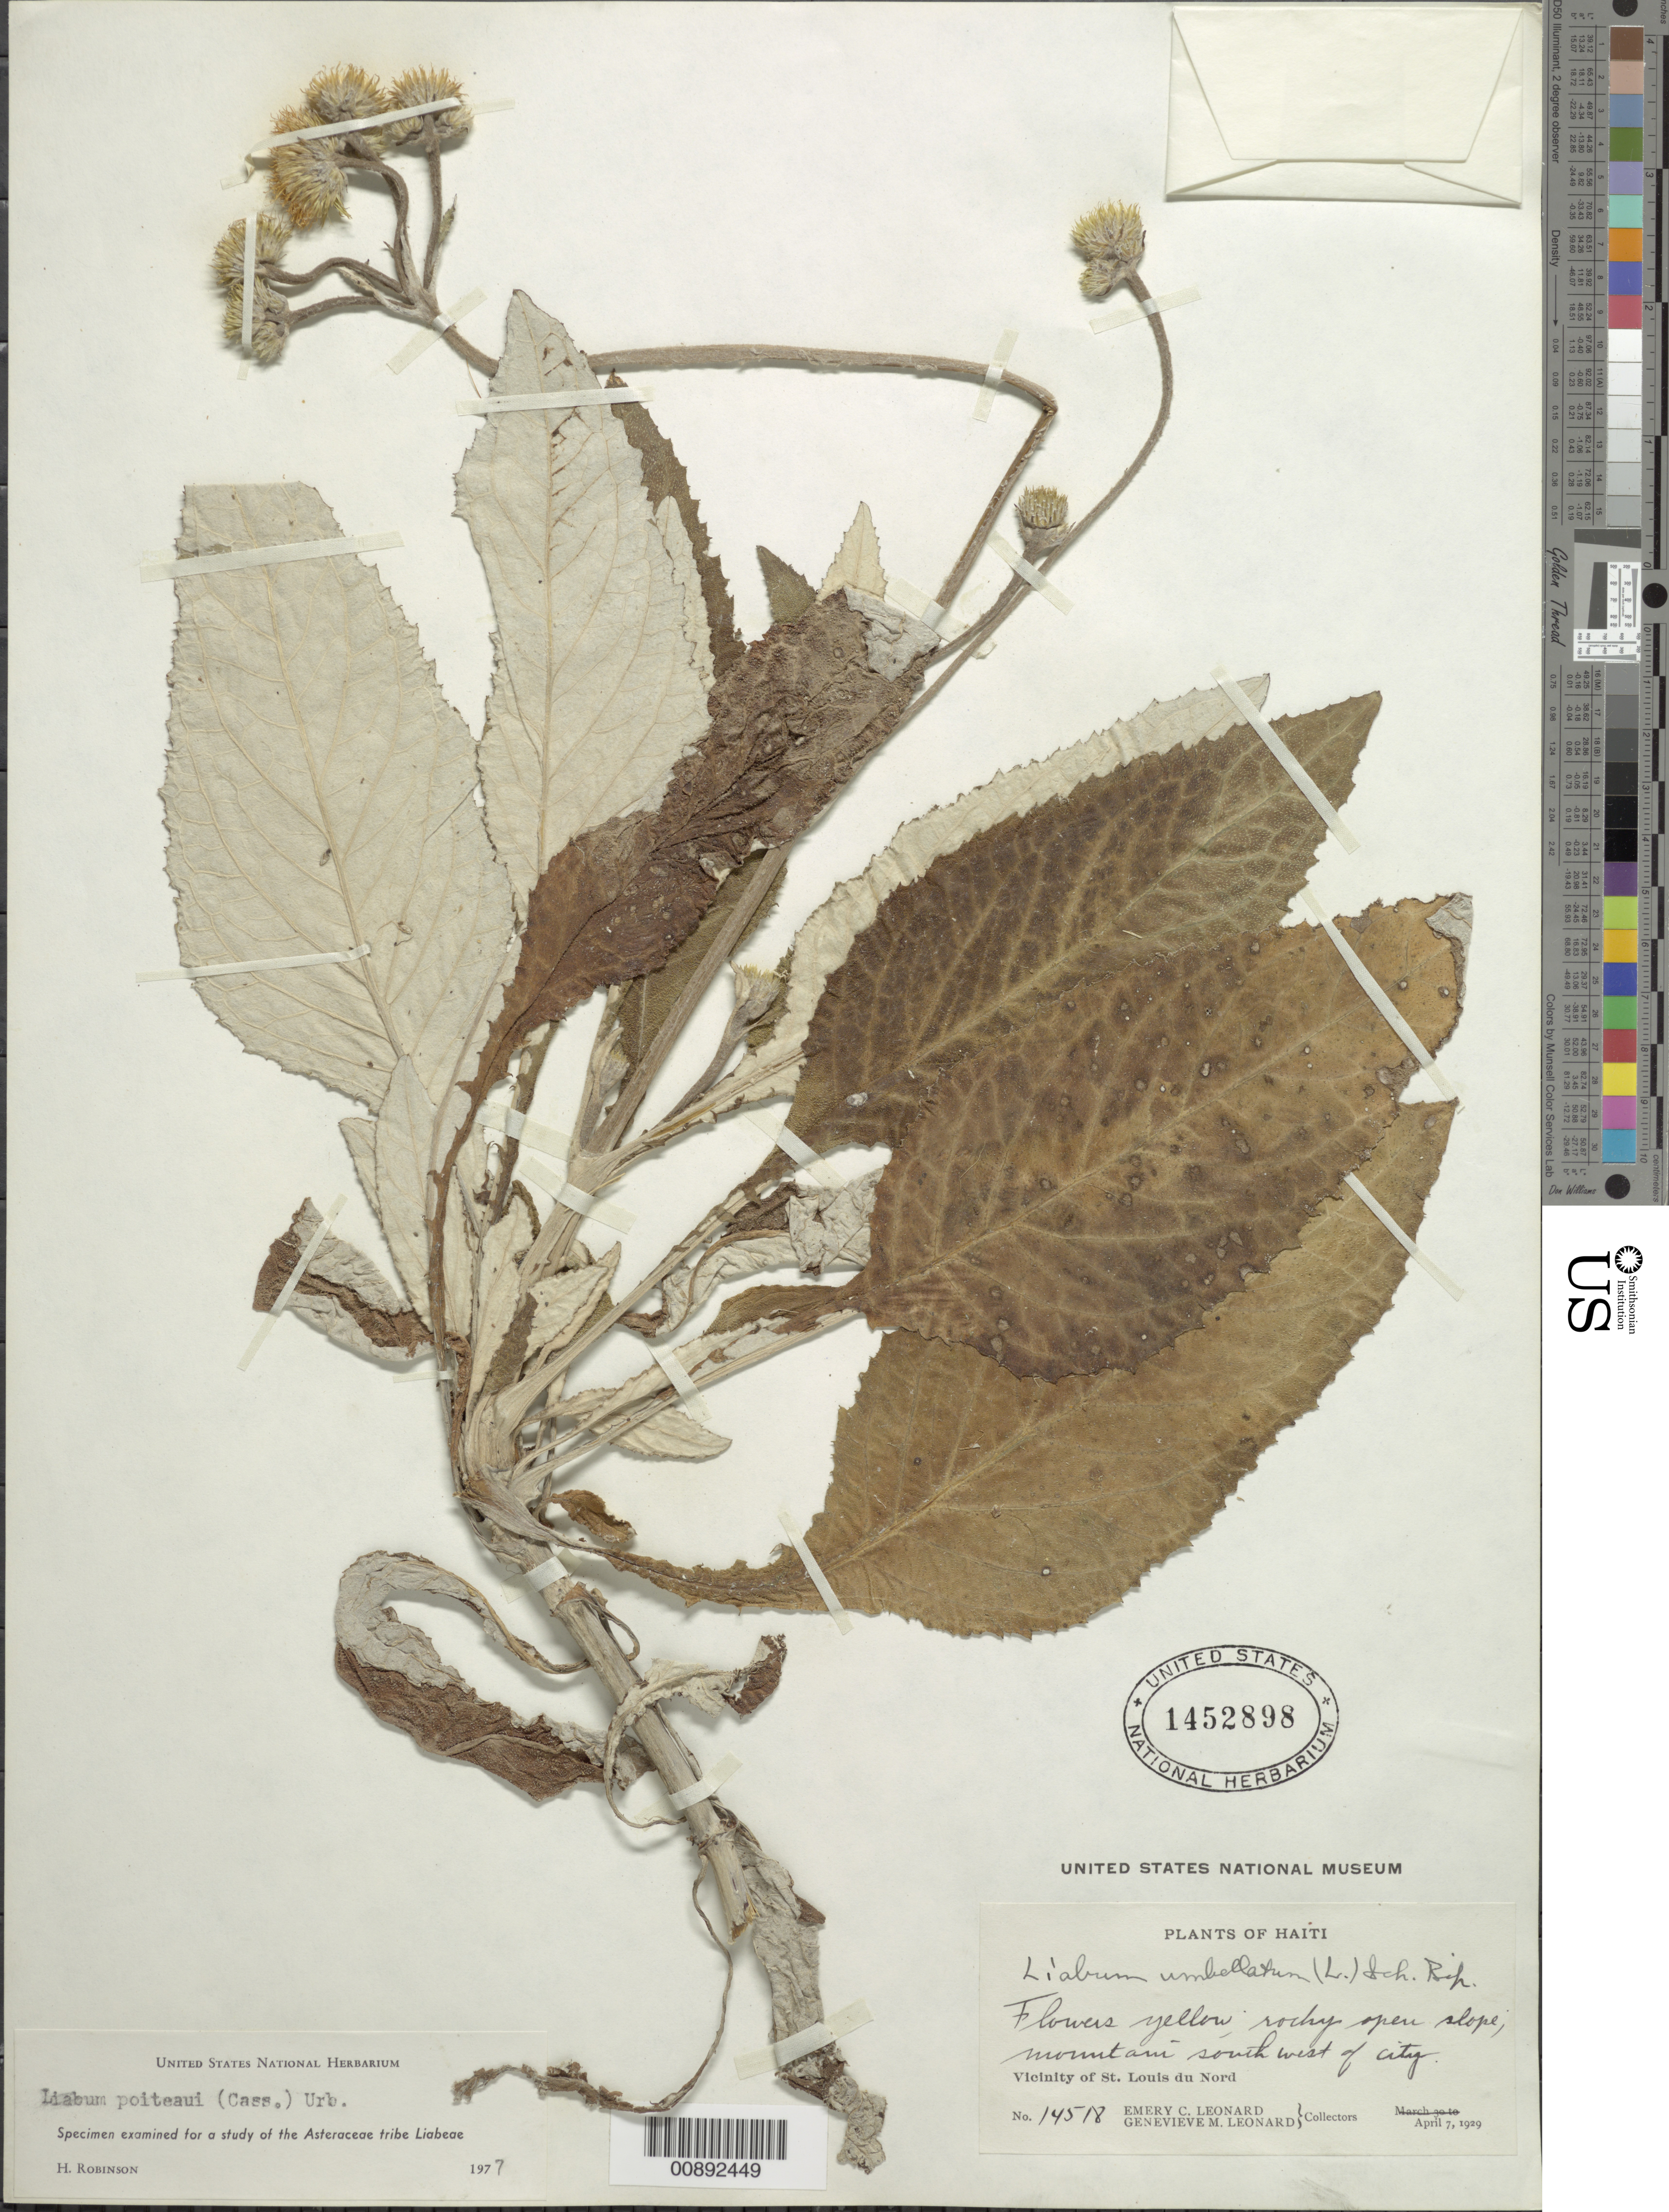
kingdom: Plantae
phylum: Tracheophyta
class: Magnoliopsida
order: Asterales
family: Asteraceae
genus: Liabum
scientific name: Liabum poiteaui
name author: (Cass.) Urb.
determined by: Robinson, Harold E., (US)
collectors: E. C. Leonard & G. M. Leonard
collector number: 14518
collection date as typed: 7 April 1929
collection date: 1929-04-07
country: Haiti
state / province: Nord-Óuest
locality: St. Louis du Nord vicinity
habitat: Rocky open slope; mountains south west of the city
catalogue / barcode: US 1452898